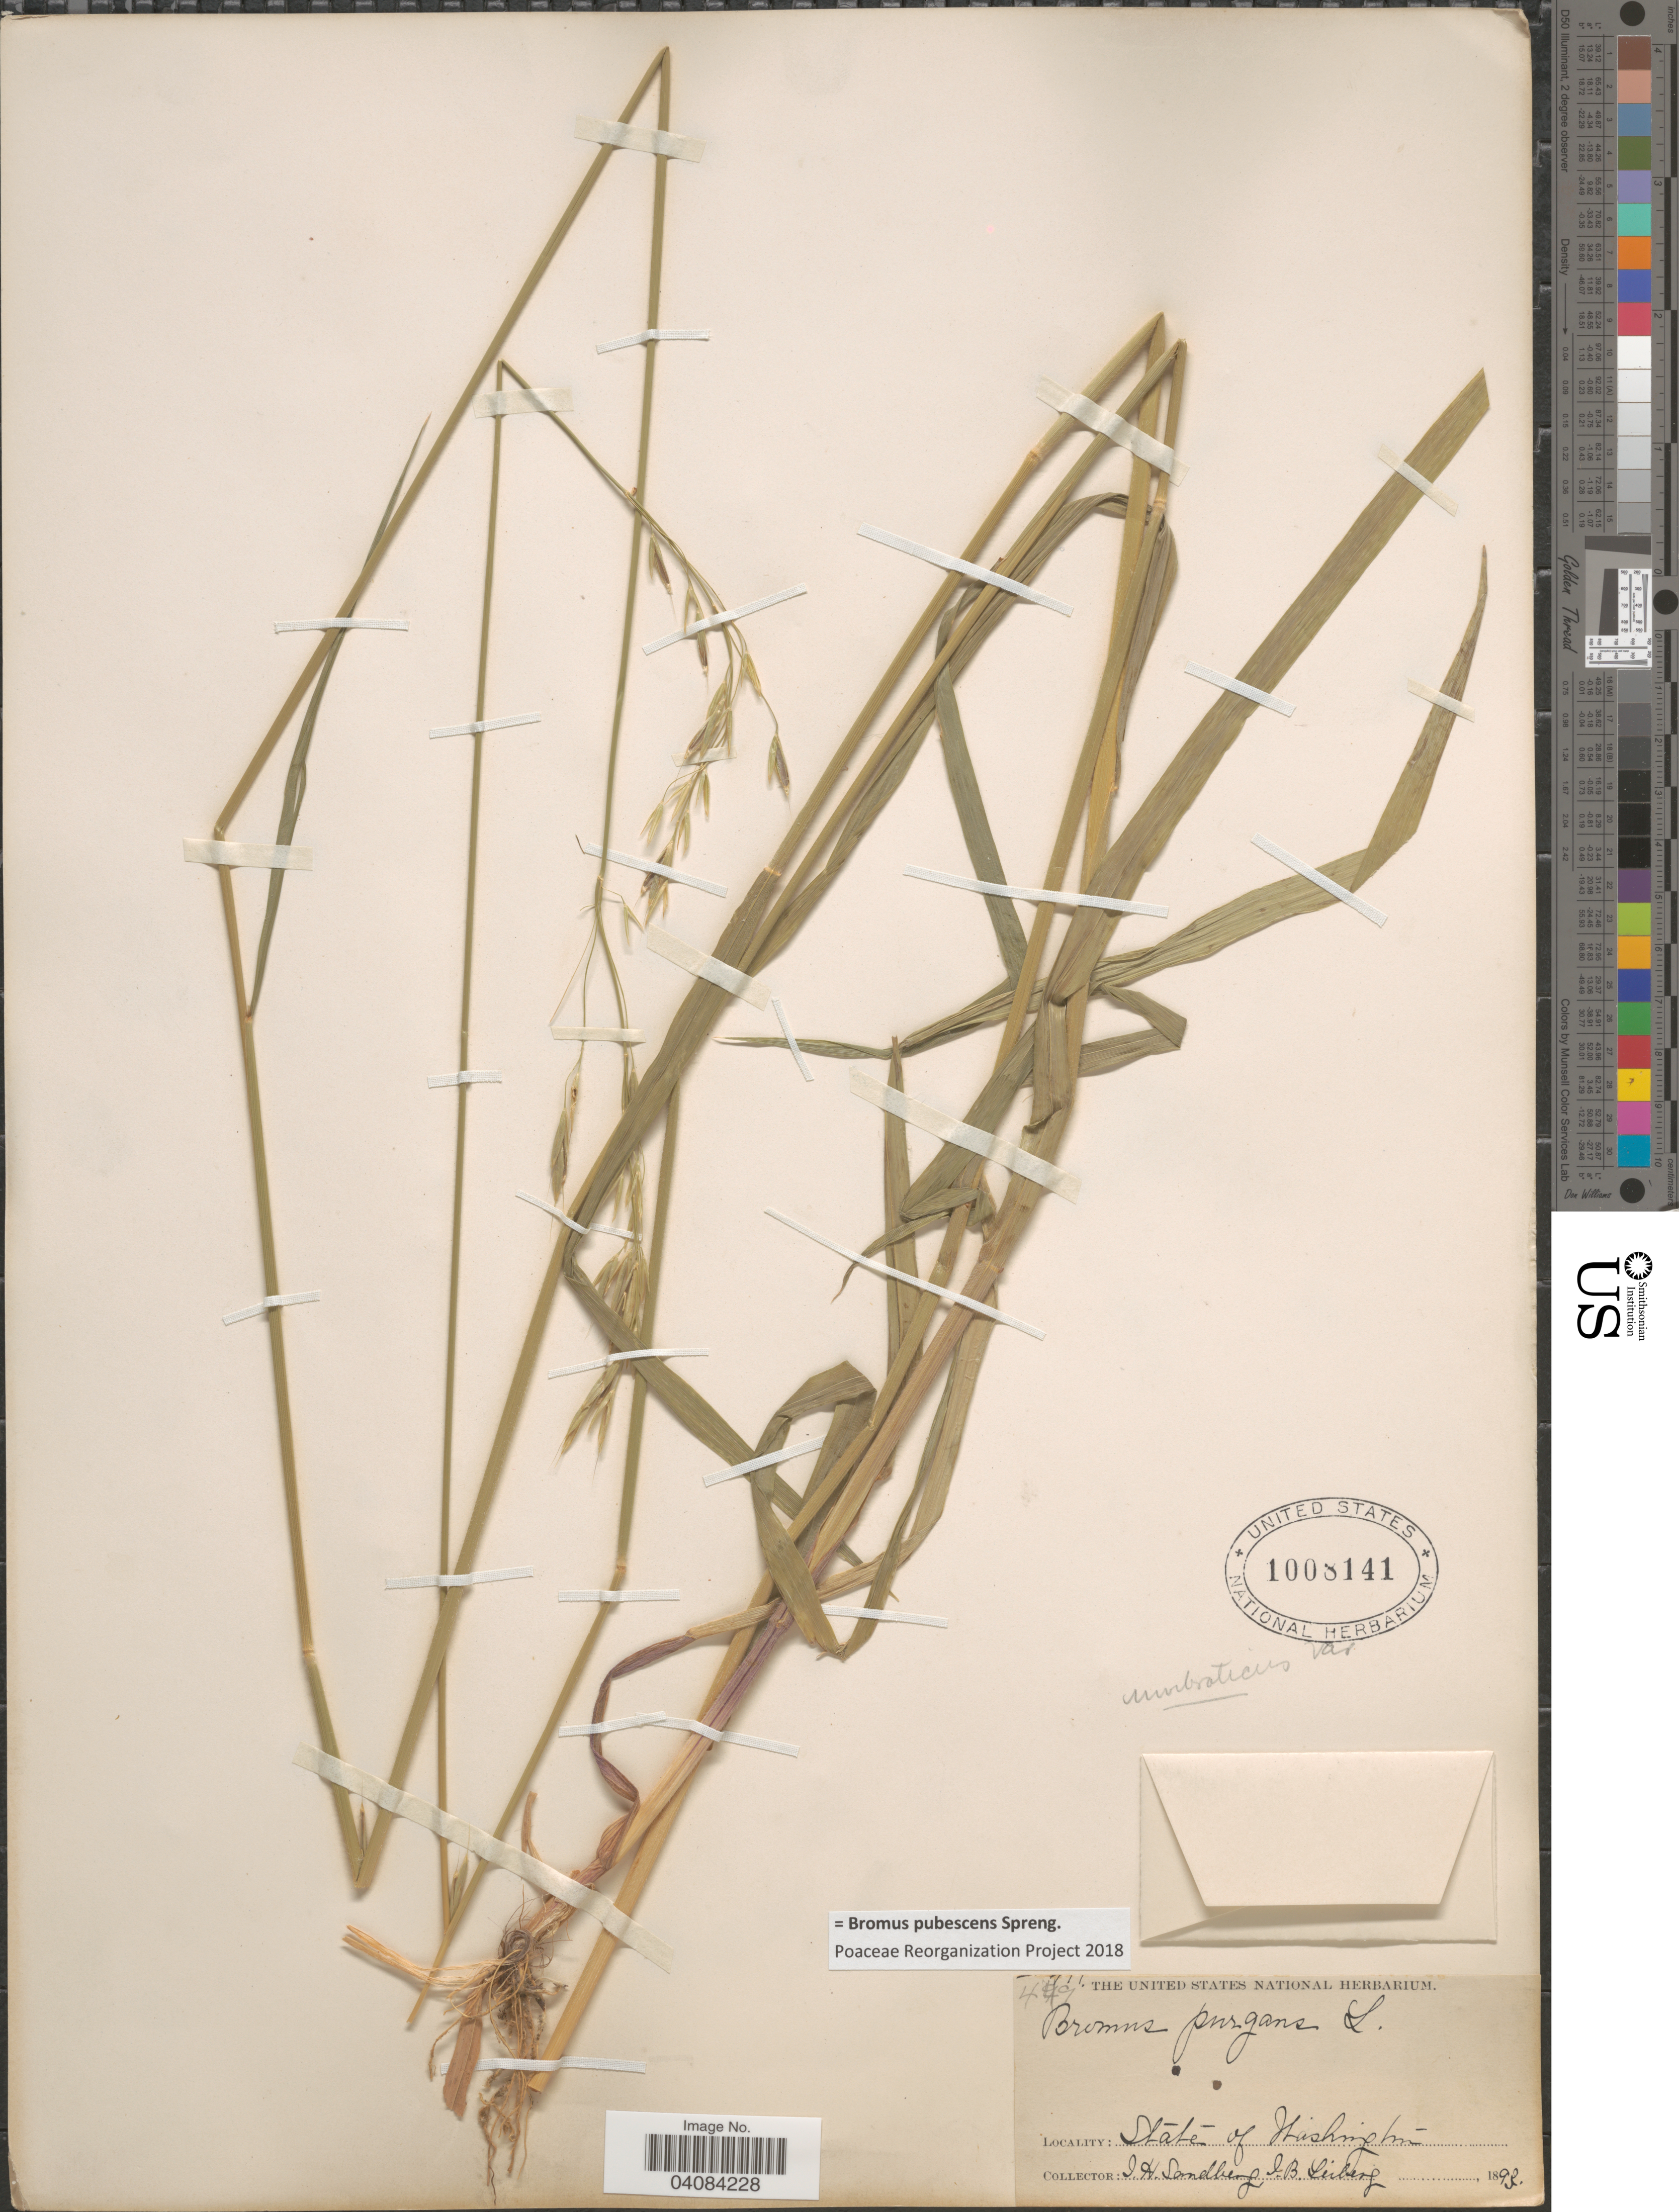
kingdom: Plantae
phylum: Tracheophyta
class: Liliopsida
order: Poales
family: Poaceae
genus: Bromus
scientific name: Bromus pubescens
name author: Muhl. ex Willd.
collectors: J. H. Sandberg & J. B. Leiberg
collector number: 479*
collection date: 1893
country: United States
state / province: Washington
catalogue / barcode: US 1008141